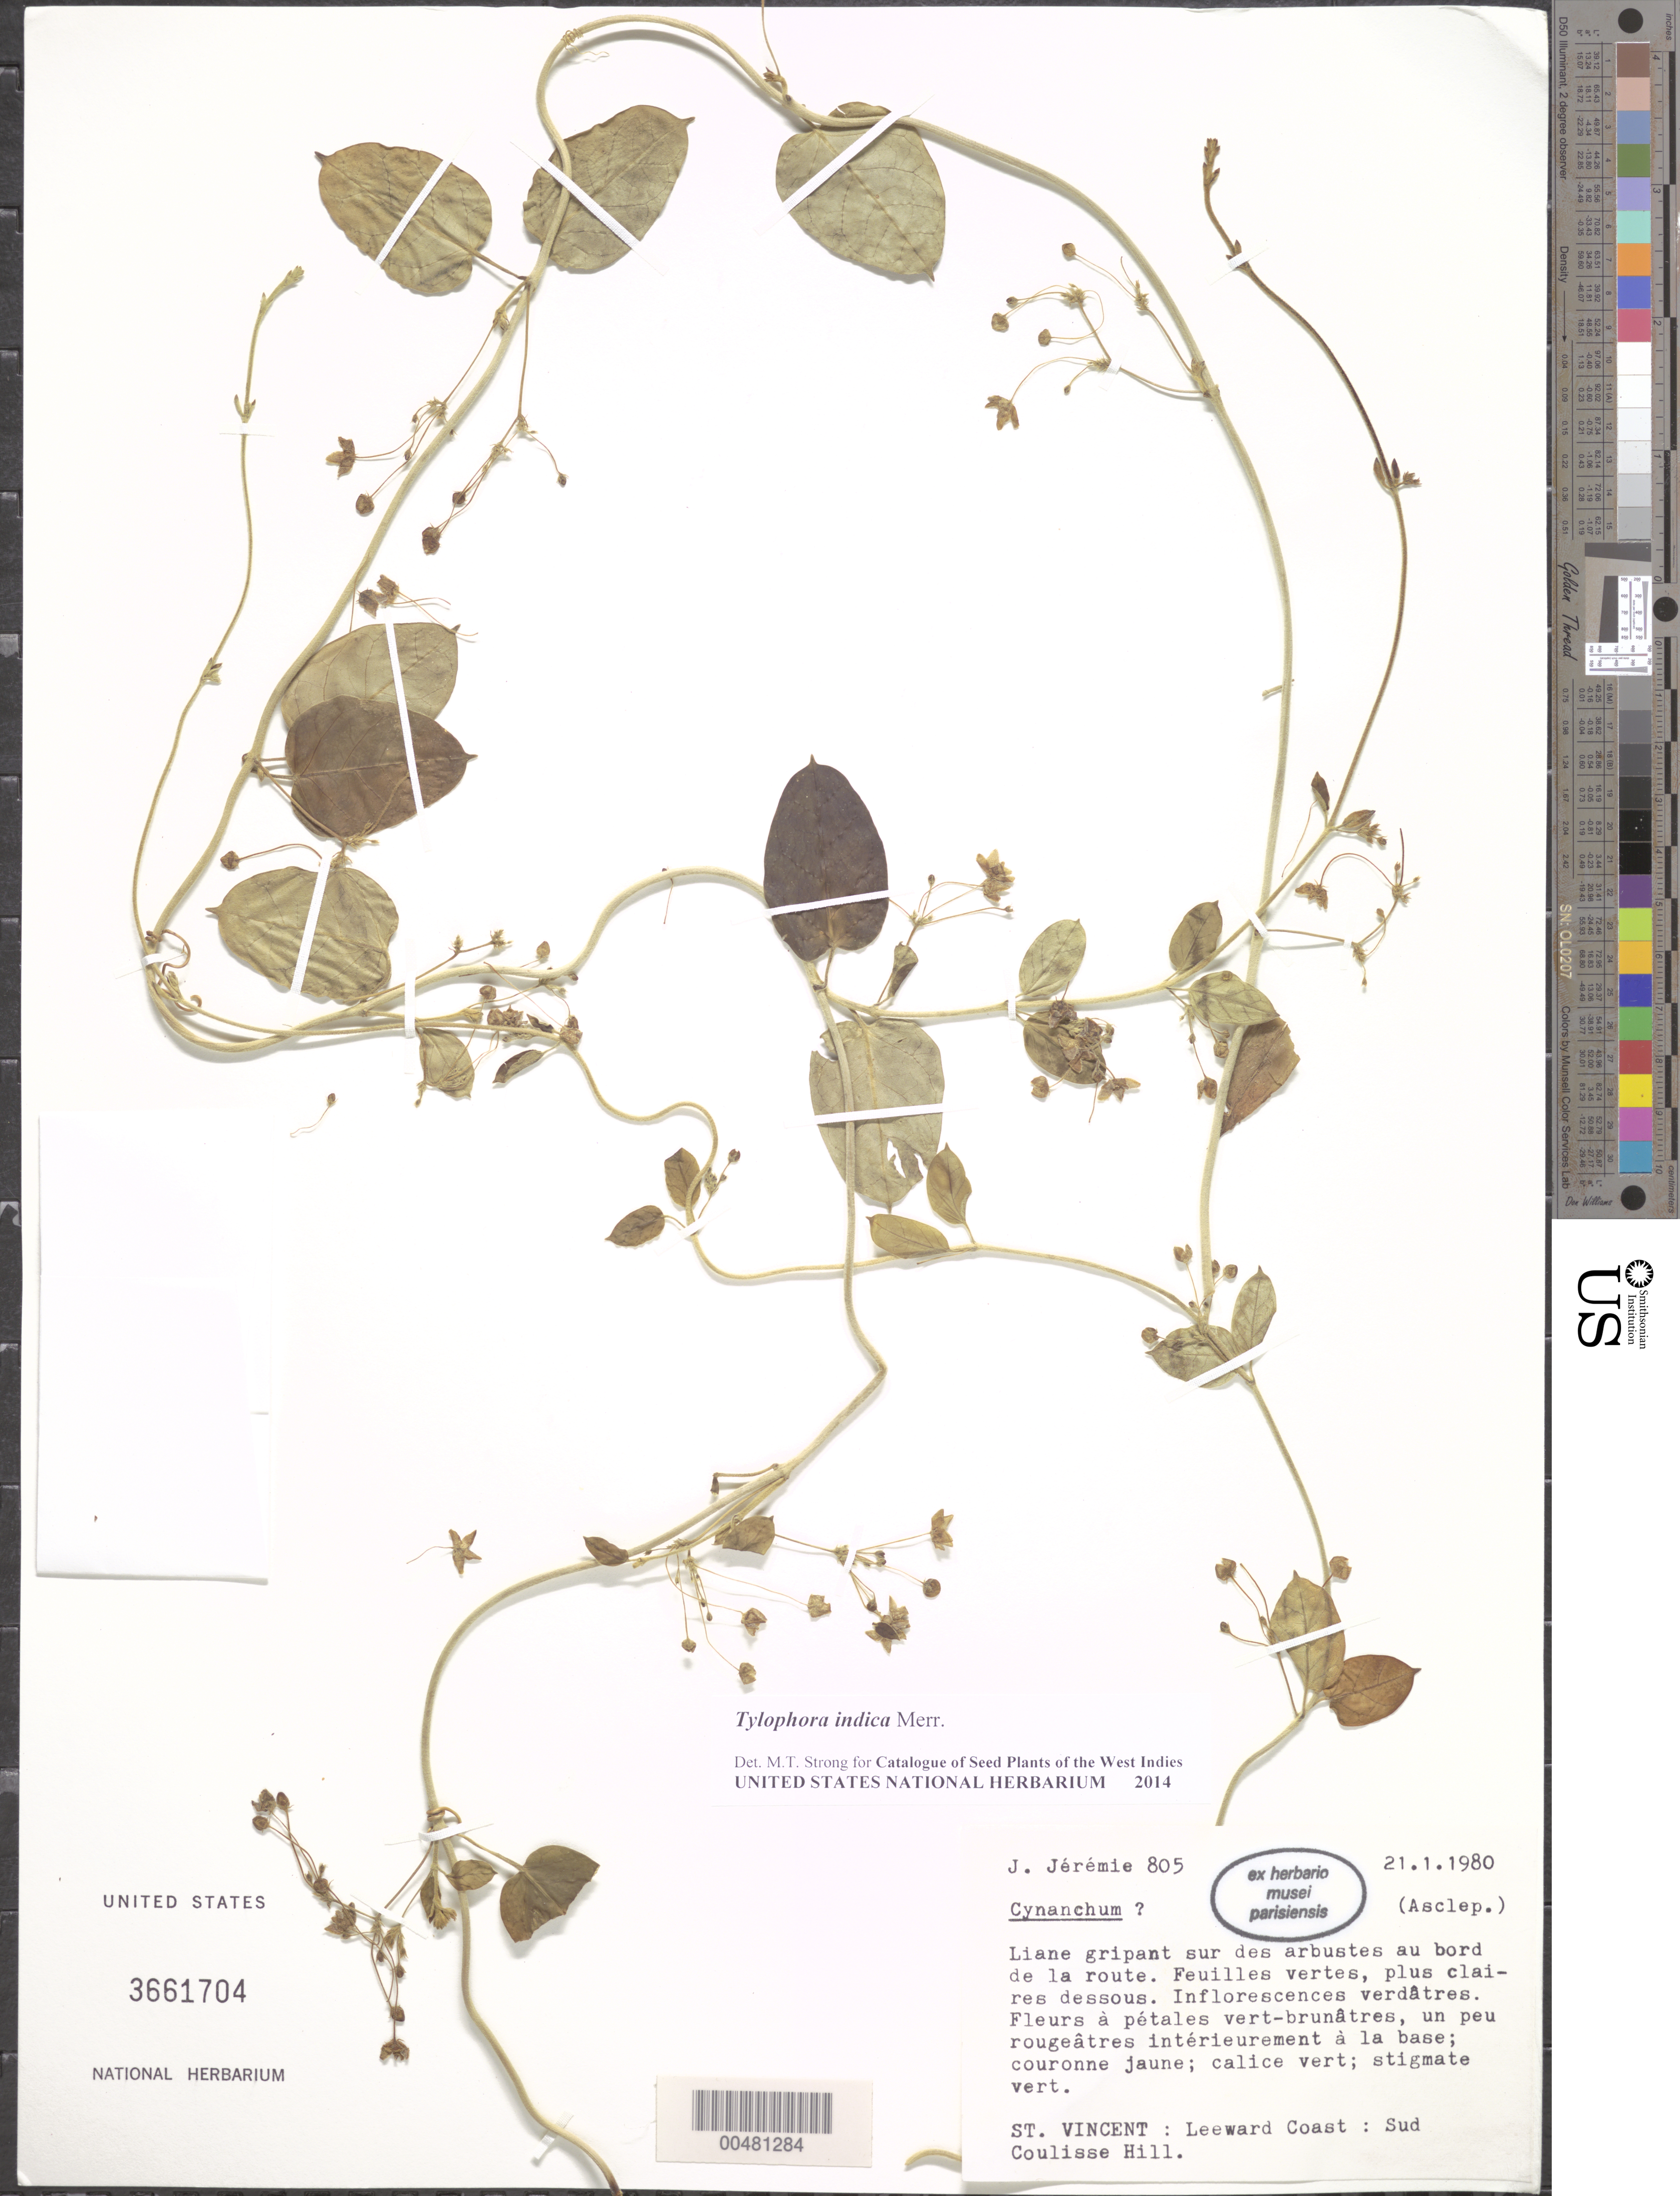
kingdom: Plantae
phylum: Tracheophyta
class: Magnoliopsida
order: Gentianales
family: Apocynaceae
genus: Tylophora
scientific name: Tylophora indica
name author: Merr.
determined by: Acevedo-Rodríguez, P.; Strong, M. T.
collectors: J. Jérémie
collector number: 805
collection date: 1980-01-21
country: St. Vincent - Grenadines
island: St. Vincent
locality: Leeward Coast; Sud Coulisse Hill.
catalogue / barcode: US 3661704